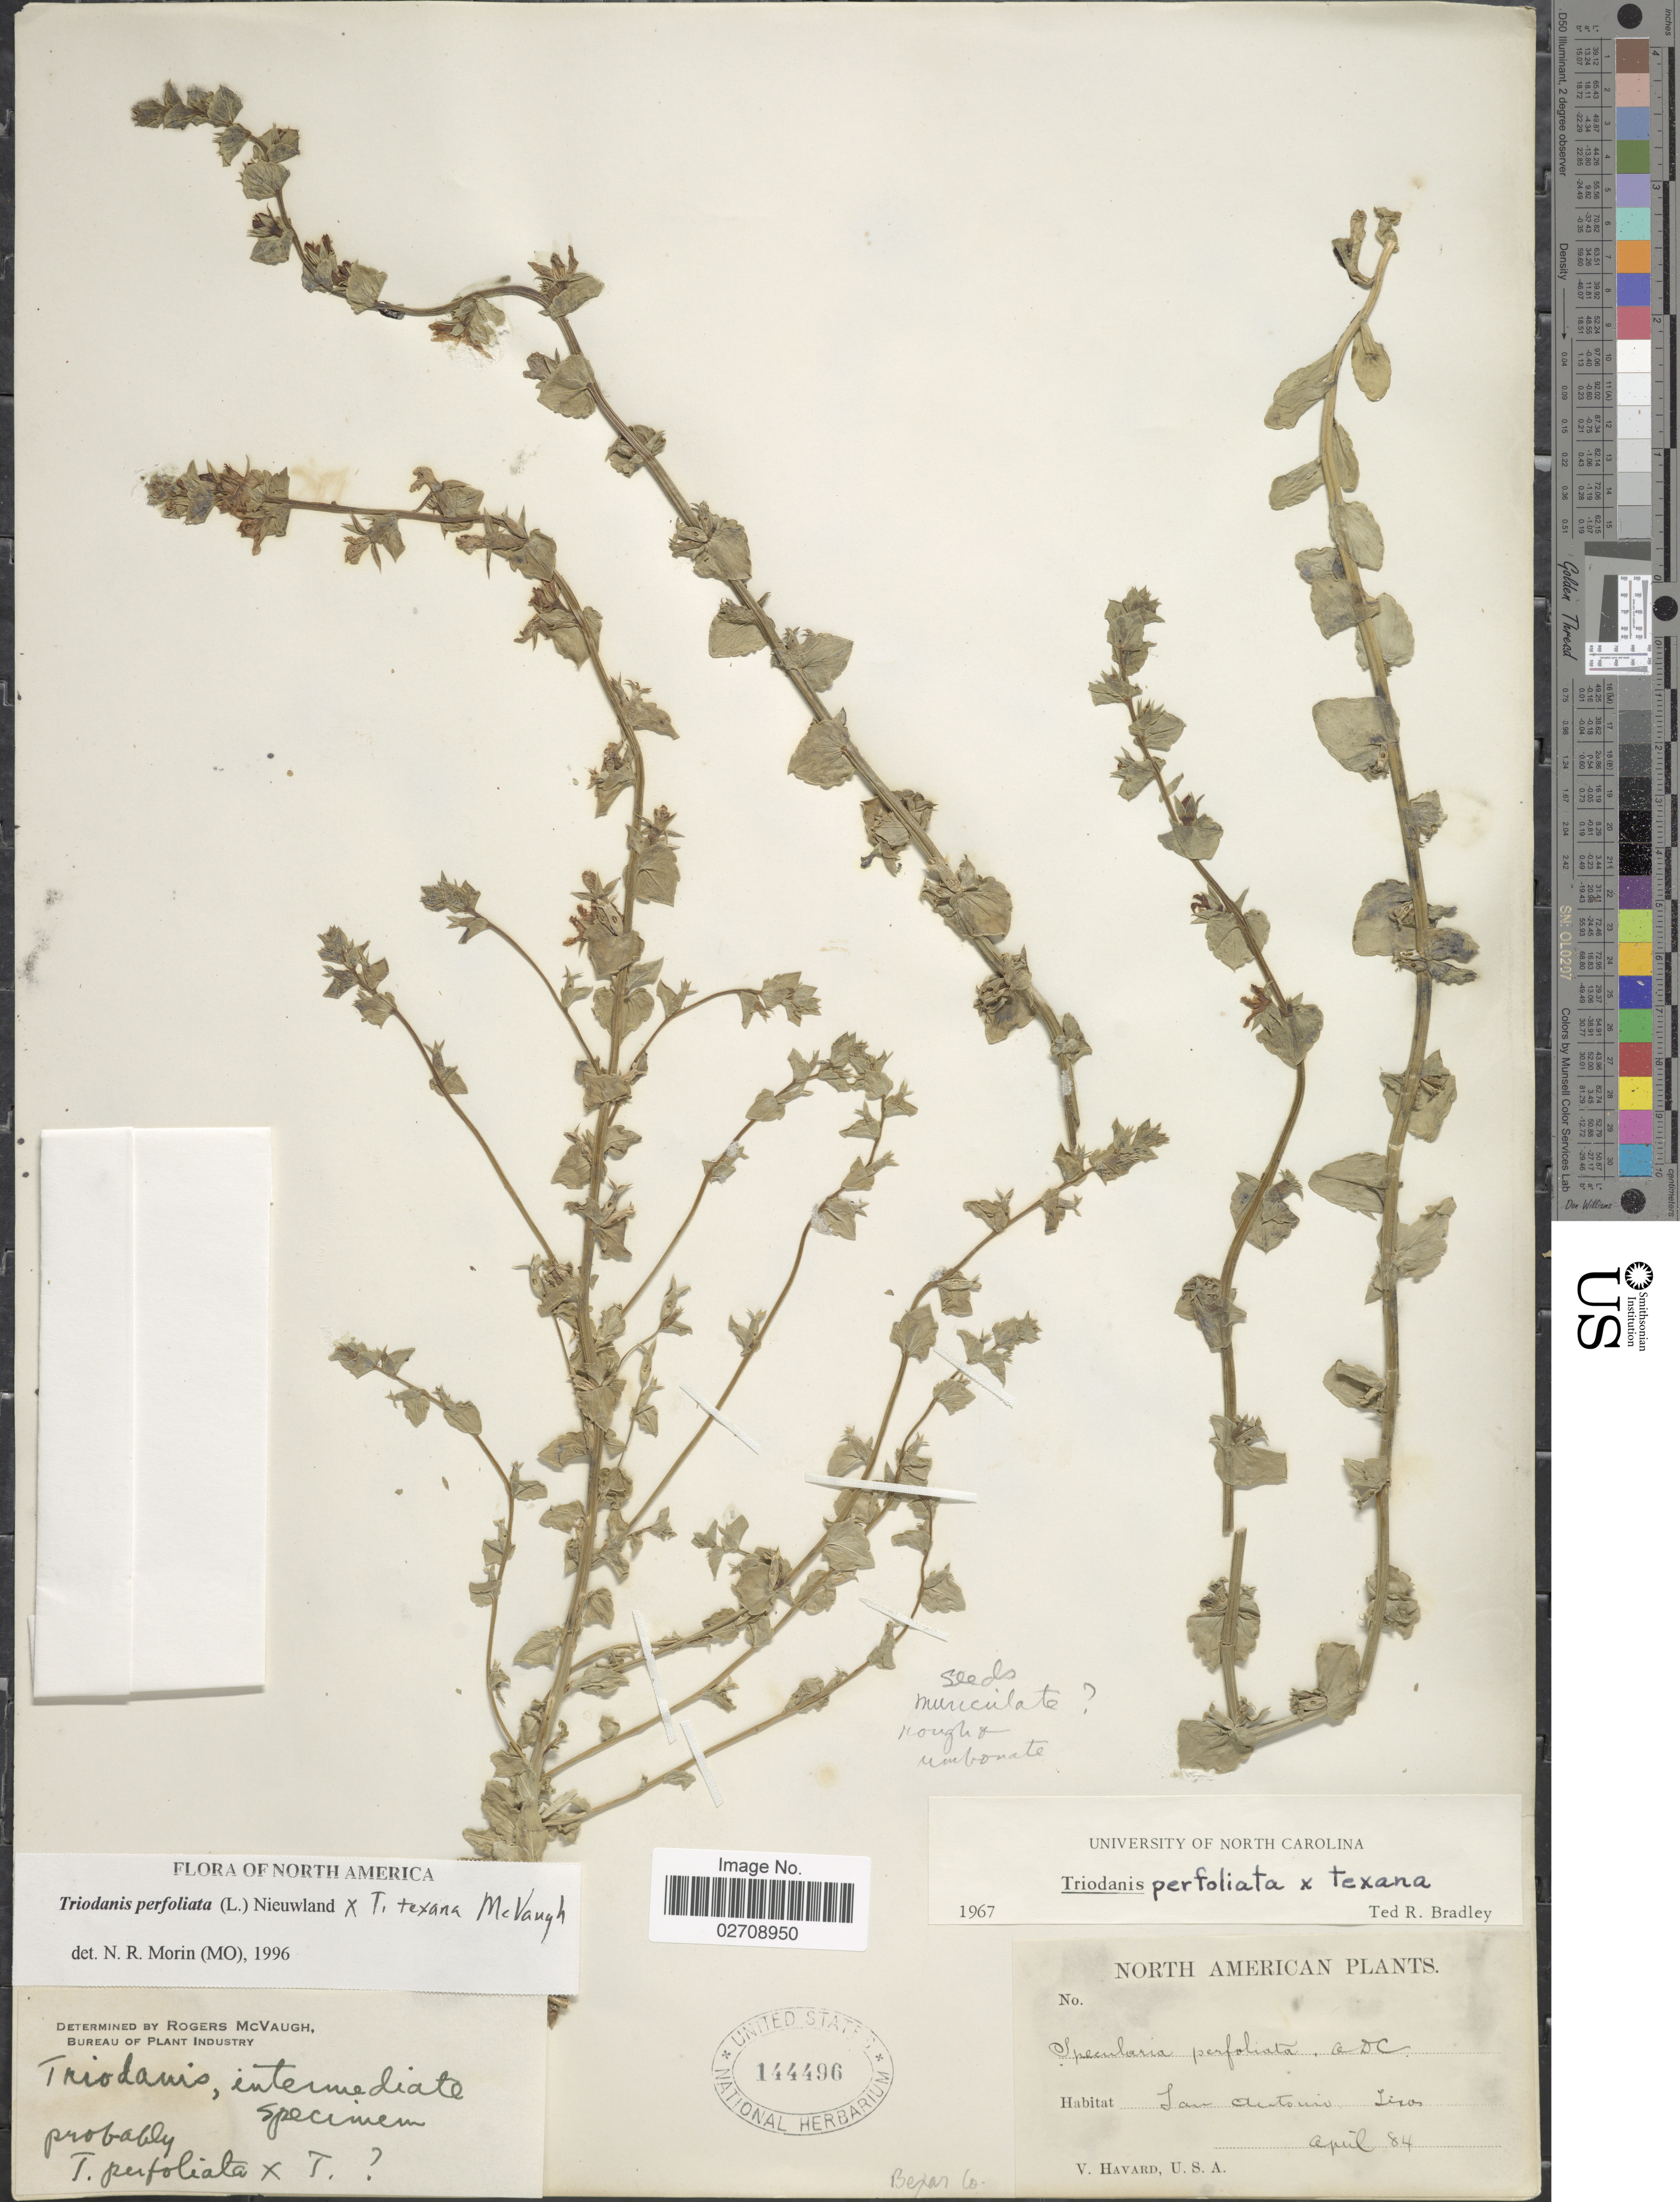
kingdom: Plantae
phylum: Tracheophyta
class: Magnoliopsida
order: Asterales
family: Campanulaceae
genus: Triodanis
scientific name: Triodanis perfoliata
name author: (L.) Nieuwl.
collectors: V. Havard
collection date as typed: Transcribed d/m/y: /4/84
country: United States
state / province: Texas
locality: North American. San Antonio. Bexar Co.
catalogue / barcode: US 144496